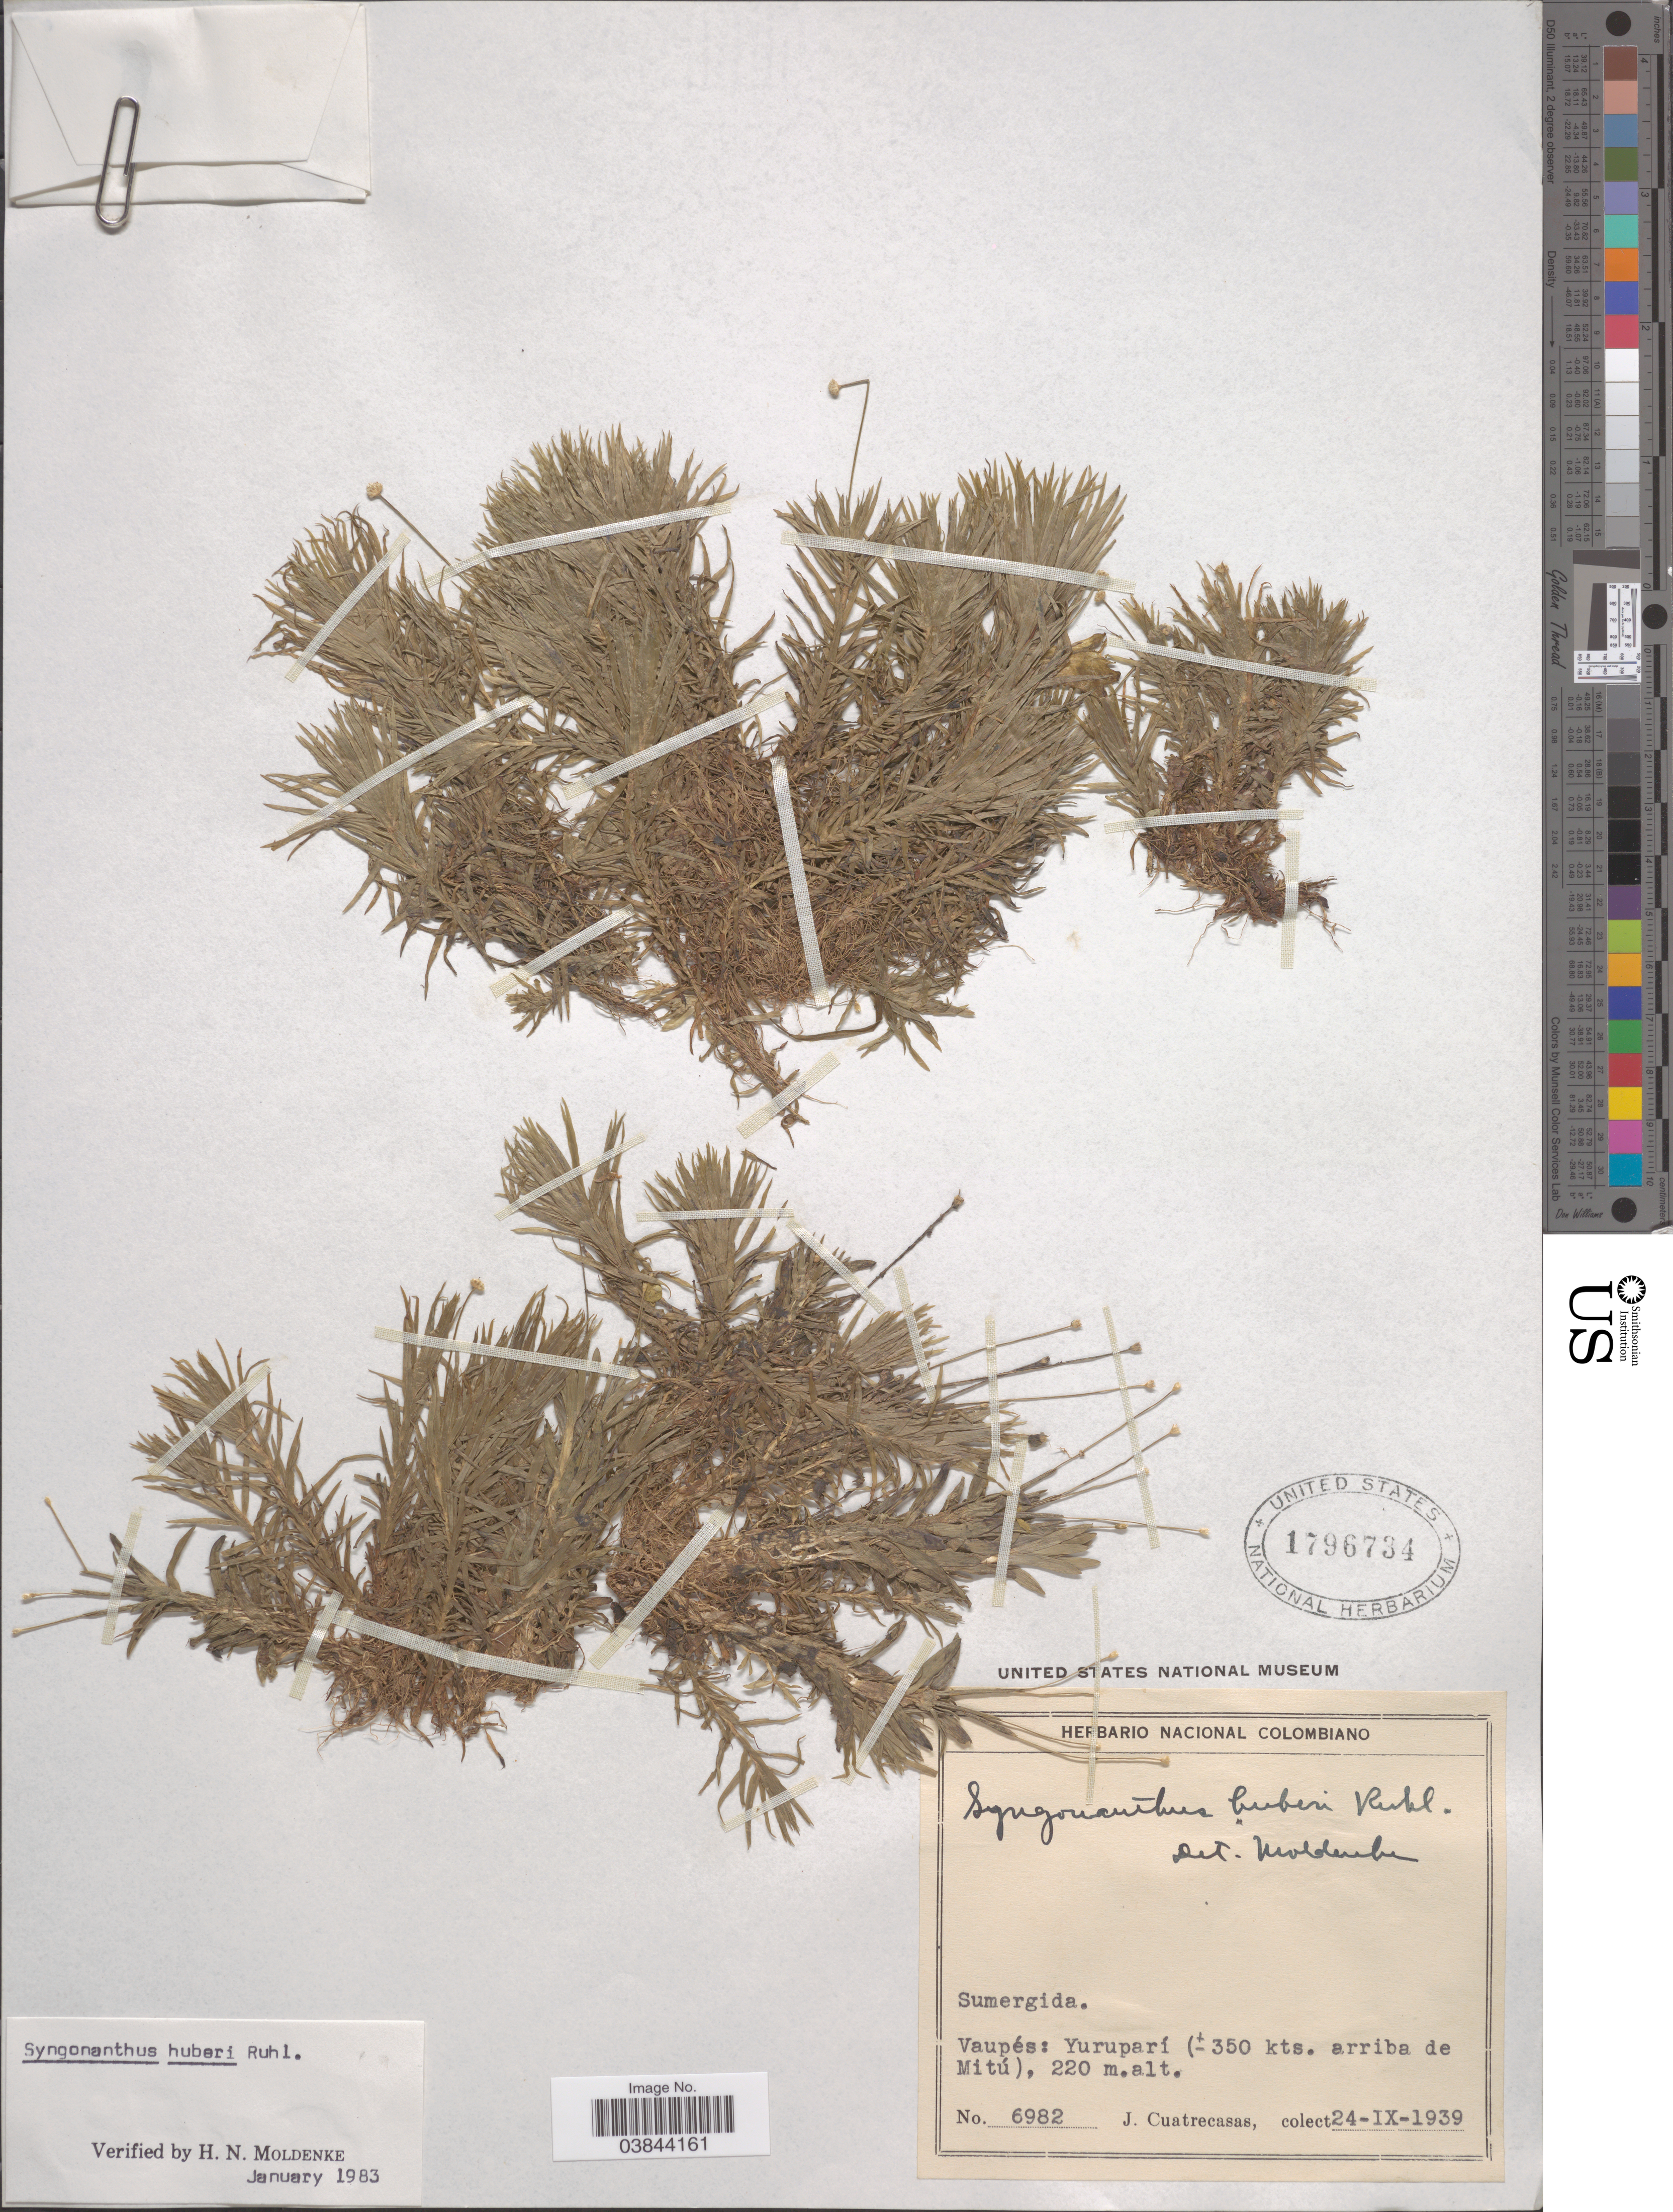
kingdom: Plantae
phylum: Tracheophyta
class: Liliopsida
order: Poales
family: Eriocaulaceae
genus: Syngonanthus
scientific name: Syngonanthus huberi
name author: Ruhland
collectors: J. Cuatrecasas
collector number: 6982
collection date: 1939-09-24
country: Colombia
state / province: Vaupés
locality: Yuruparí (± 350 kts. arriba de Mitú).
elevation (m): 220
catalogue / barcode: US 1796734